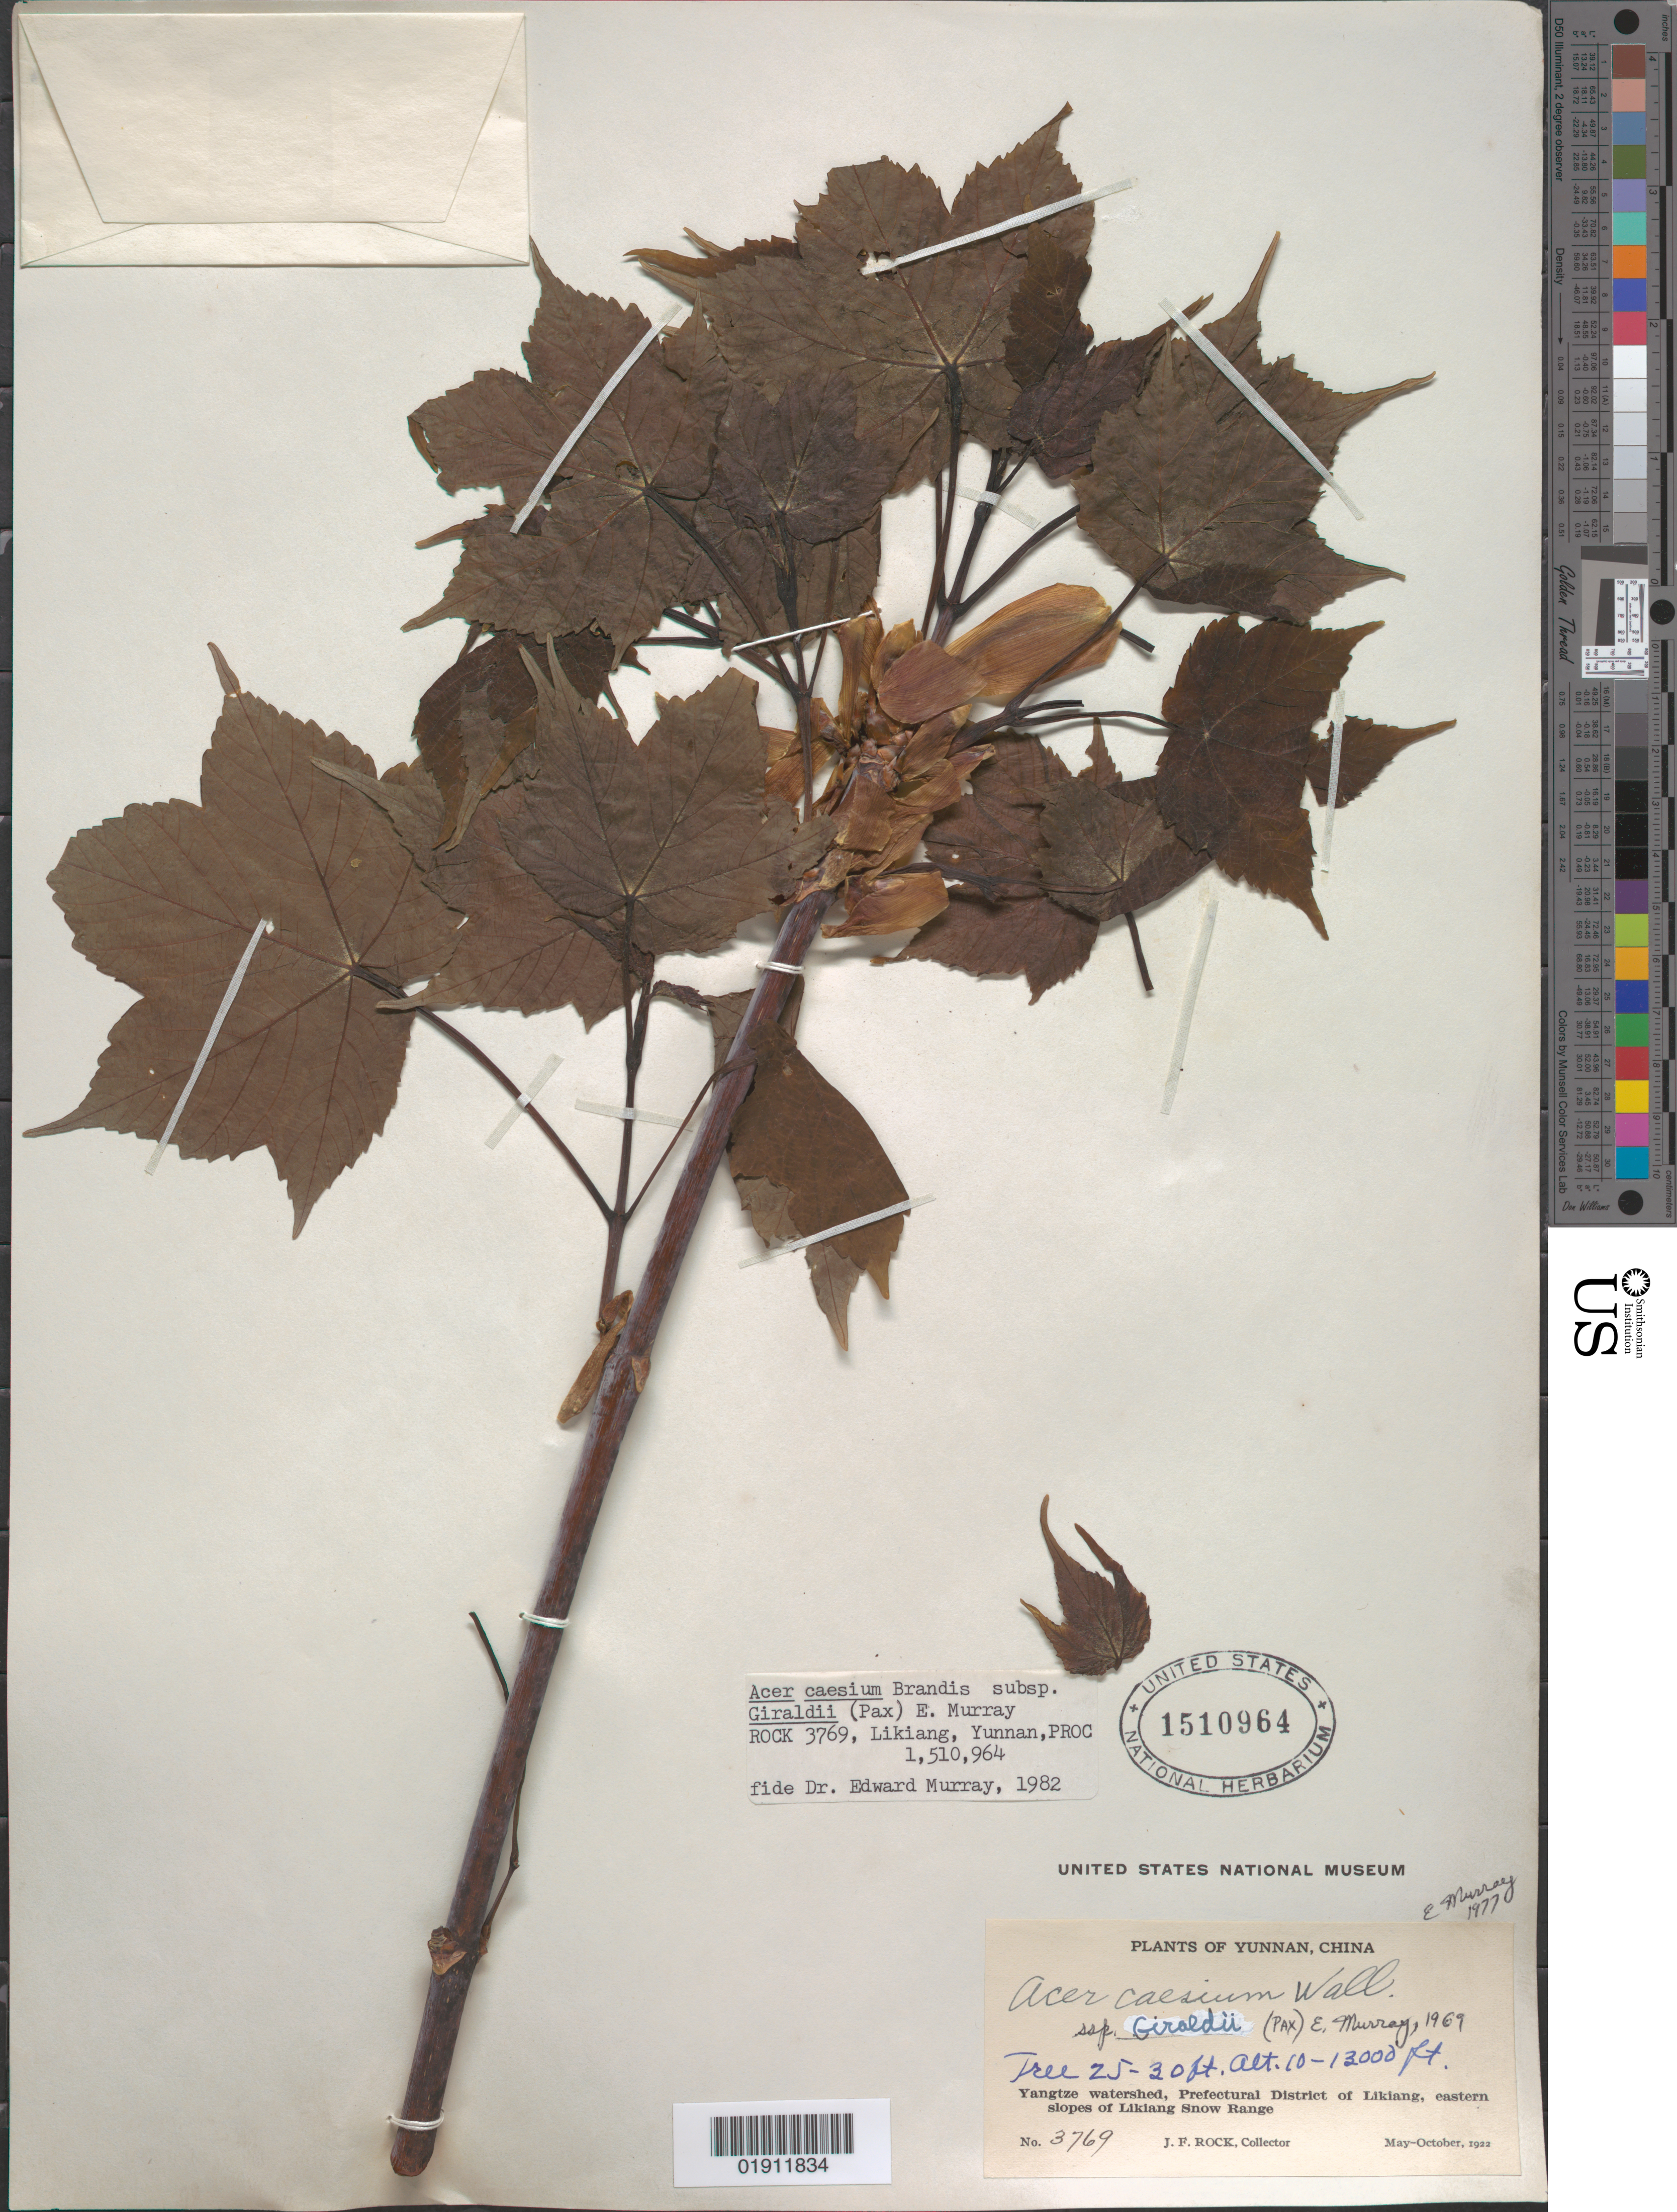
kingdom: Plantae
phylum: Tracheophyta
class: Magnoliopsida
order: Sapindales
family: Sapindaceae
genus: Acer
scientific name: Acer caesium subsp. giraldii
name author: (Pax) A.E. Murray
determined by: Murray, Edward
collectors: J. F. Rock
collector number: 3769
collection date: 1922-05/1922-10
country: China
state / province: Yunnan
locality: Prefectural District of Likiang,Yangtze watershed, eastern slopes of Likiang Snow Range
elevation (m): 3048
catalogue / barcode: US 1510964